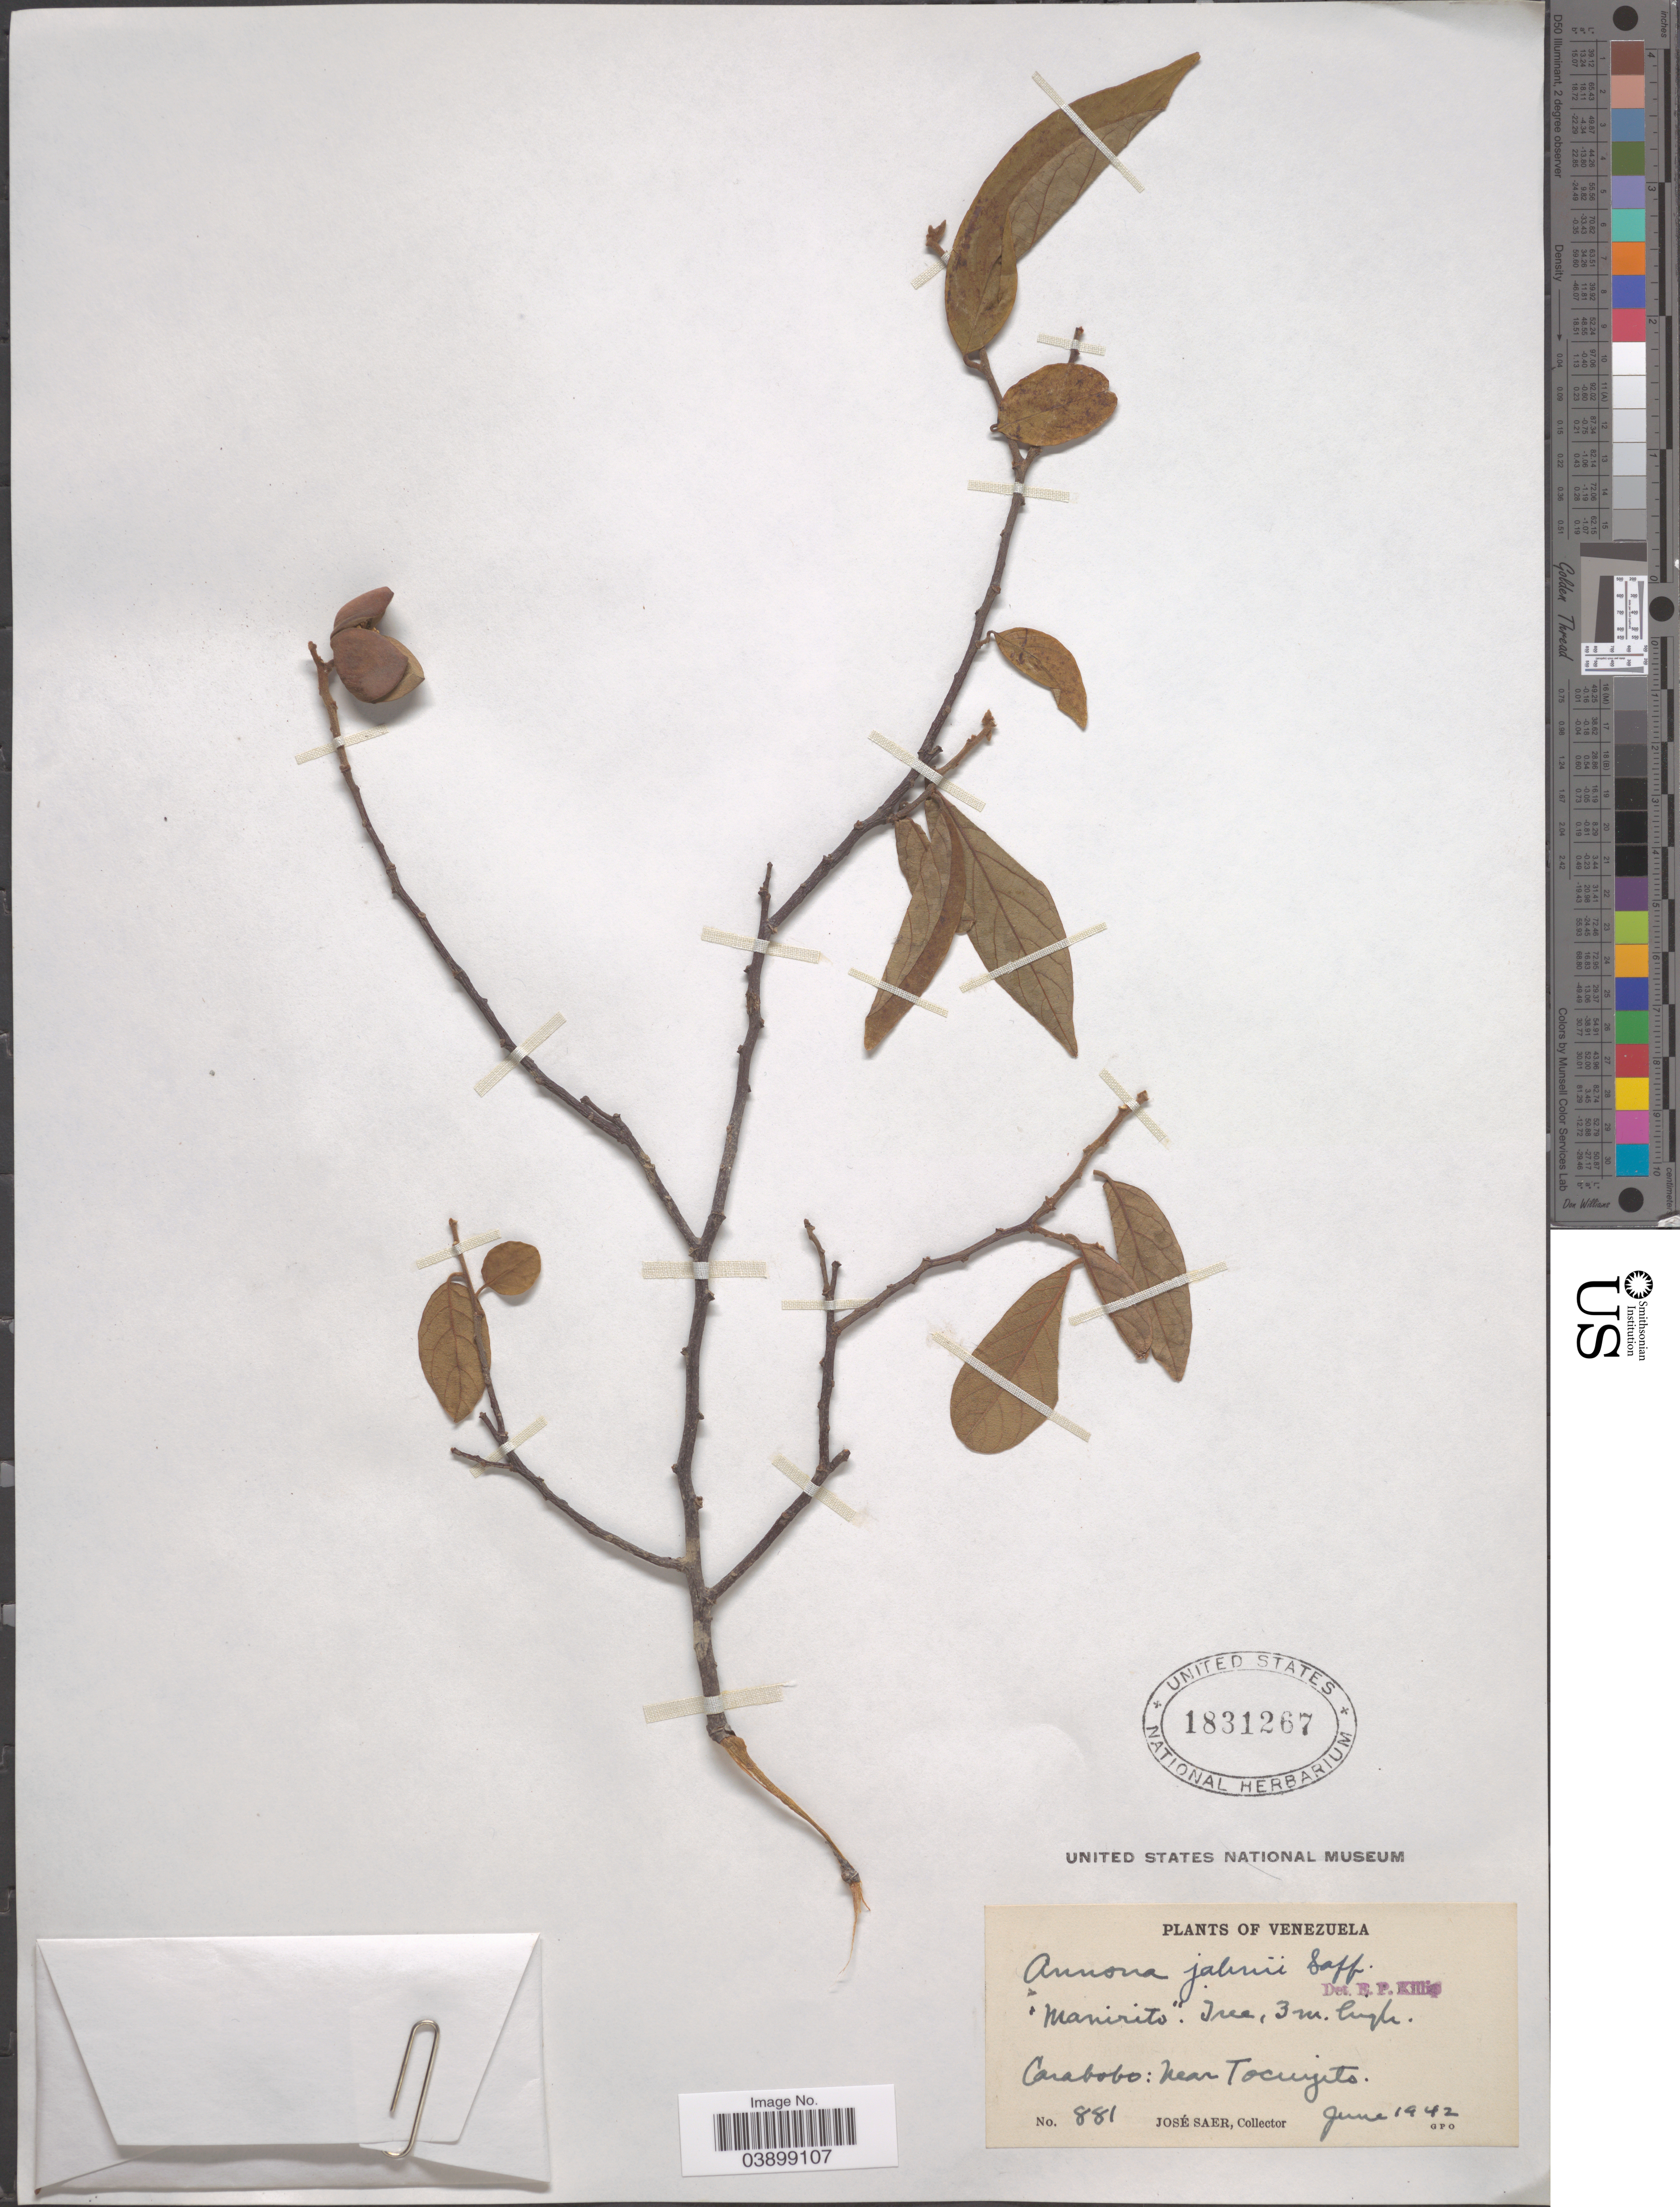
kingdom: Plantae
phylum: Tracheophyta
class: Magnoliopsida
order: Magnoliales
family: Annonaceae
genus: Annona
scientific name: Annona jahnii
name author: Saff.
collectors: J. Saer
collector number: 881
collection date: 1942-06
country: Venezuela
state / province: Carabobo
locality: Near Tocuyito.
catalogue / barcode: US 1831267